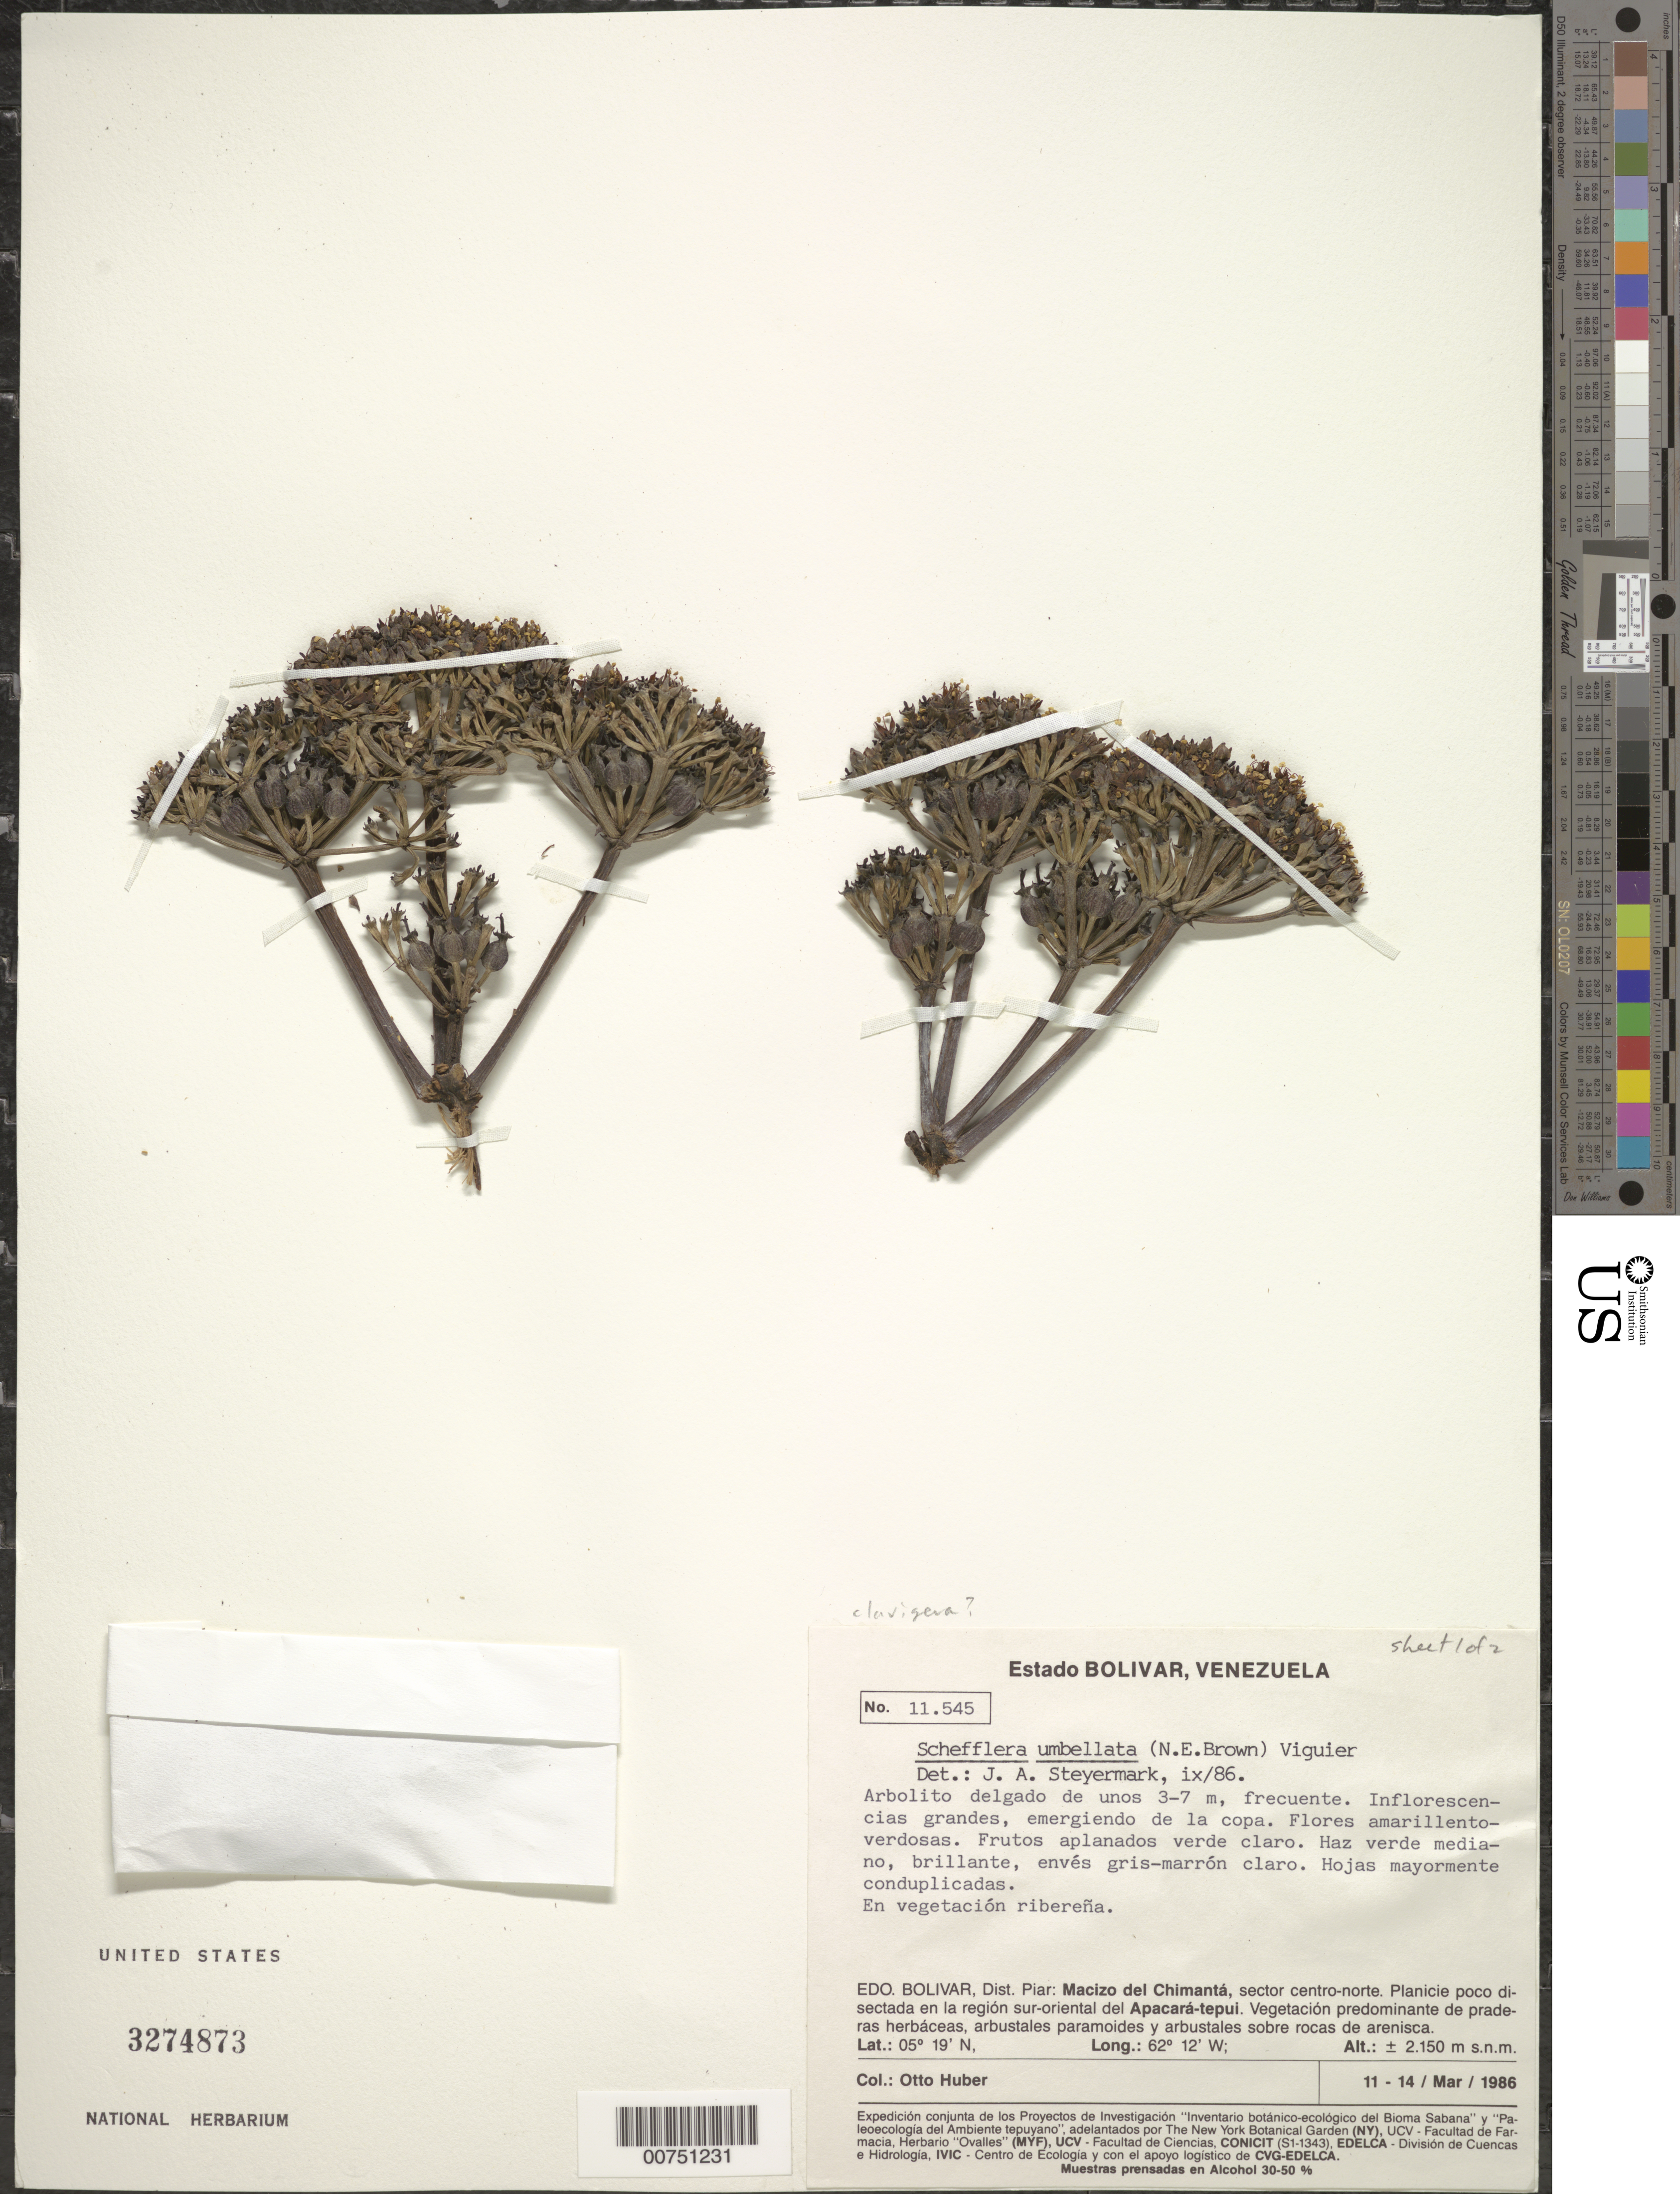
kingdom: Plantae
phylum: Tracheophyta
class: Magnoliopsida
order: Apiales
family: Araliaceae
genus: Schefflera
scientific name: Schefflera clavigera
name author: Frodin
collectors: O. Huber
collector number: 11545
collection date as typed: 11-Mar-86 to 14-Mar-86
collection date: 1986-03-11/1986-03-14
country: Venezuela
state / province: Bolívar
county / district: Piar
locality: Macizo del Chimantá, sector centro-norte, sur-oriental del Apacará-tepuí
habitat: Veg. riberena; vegetación predominante de praderas herbaceas, arbustales paramoides y arbustales sobre rocas de arenisca.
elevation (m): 2150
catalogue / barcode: US 3274873